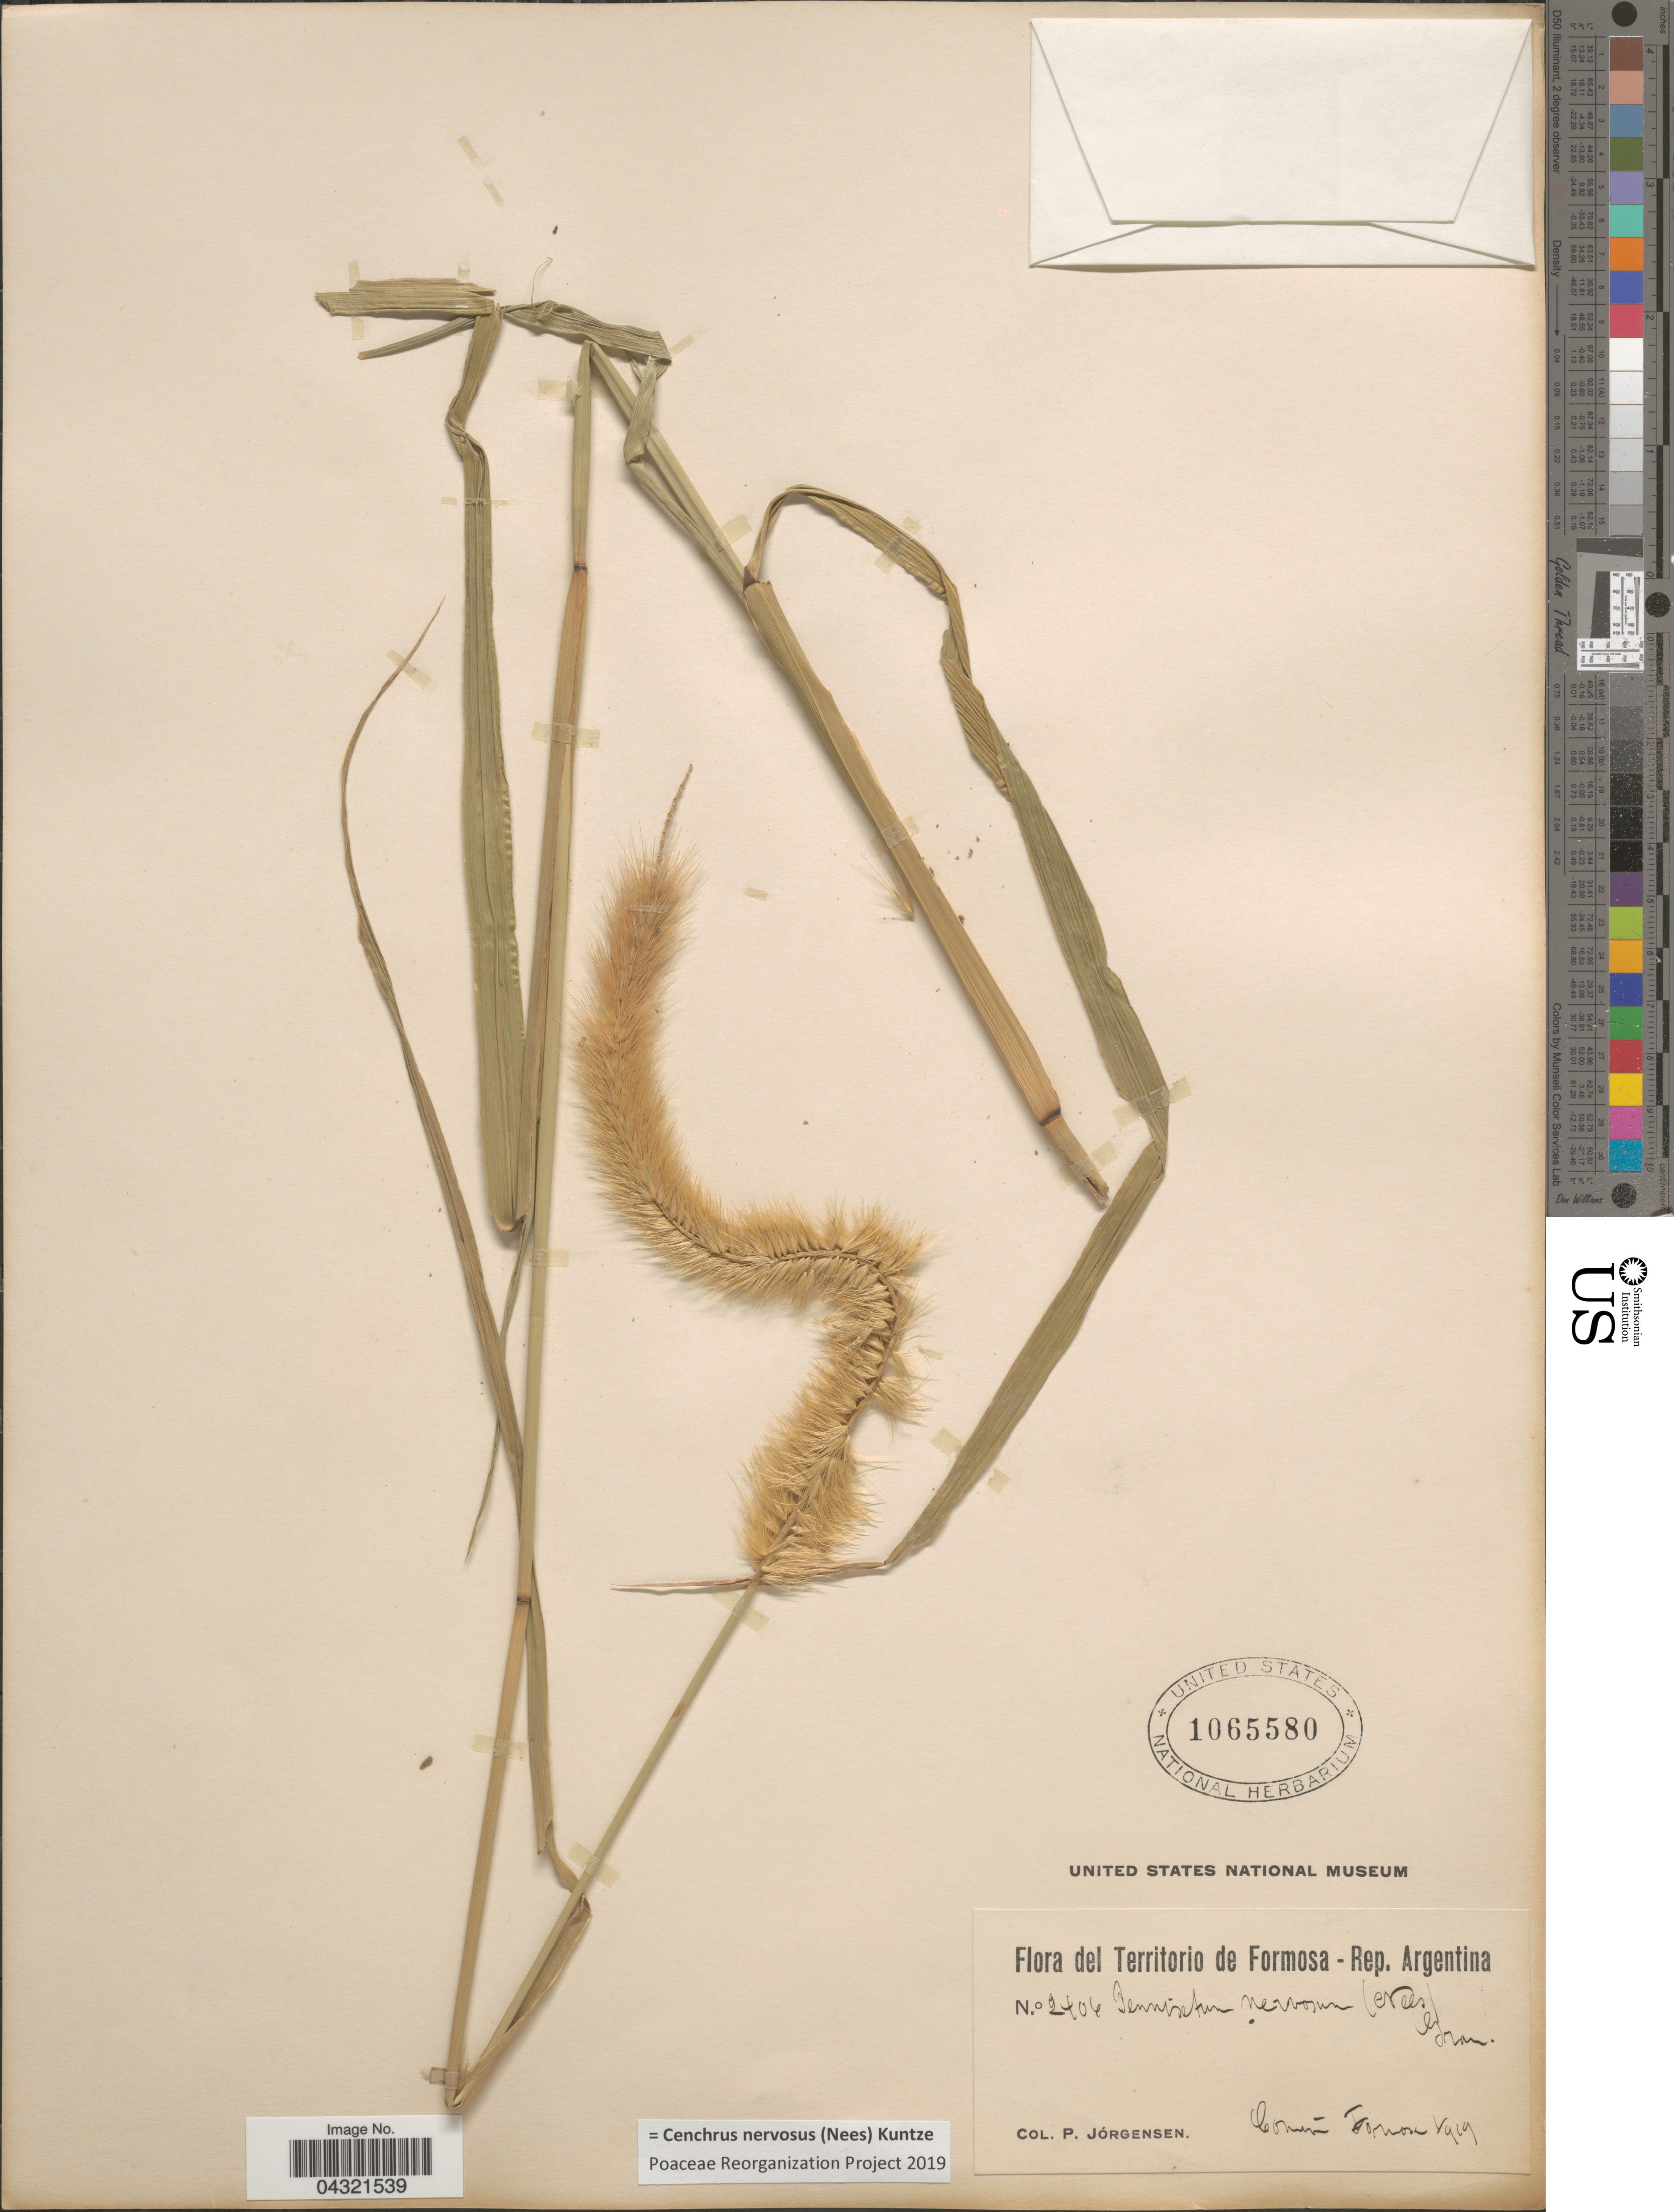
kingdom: Plantae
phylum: Tracheophyta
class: Liliopsida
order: Poales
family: Poaceae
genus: Cenchrus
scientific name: Cenchrus nervosus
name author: (Nees) Kuntze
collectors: P. Jörgensen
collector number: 2406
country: Argentina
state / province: Formosa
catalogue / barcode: US 1065580